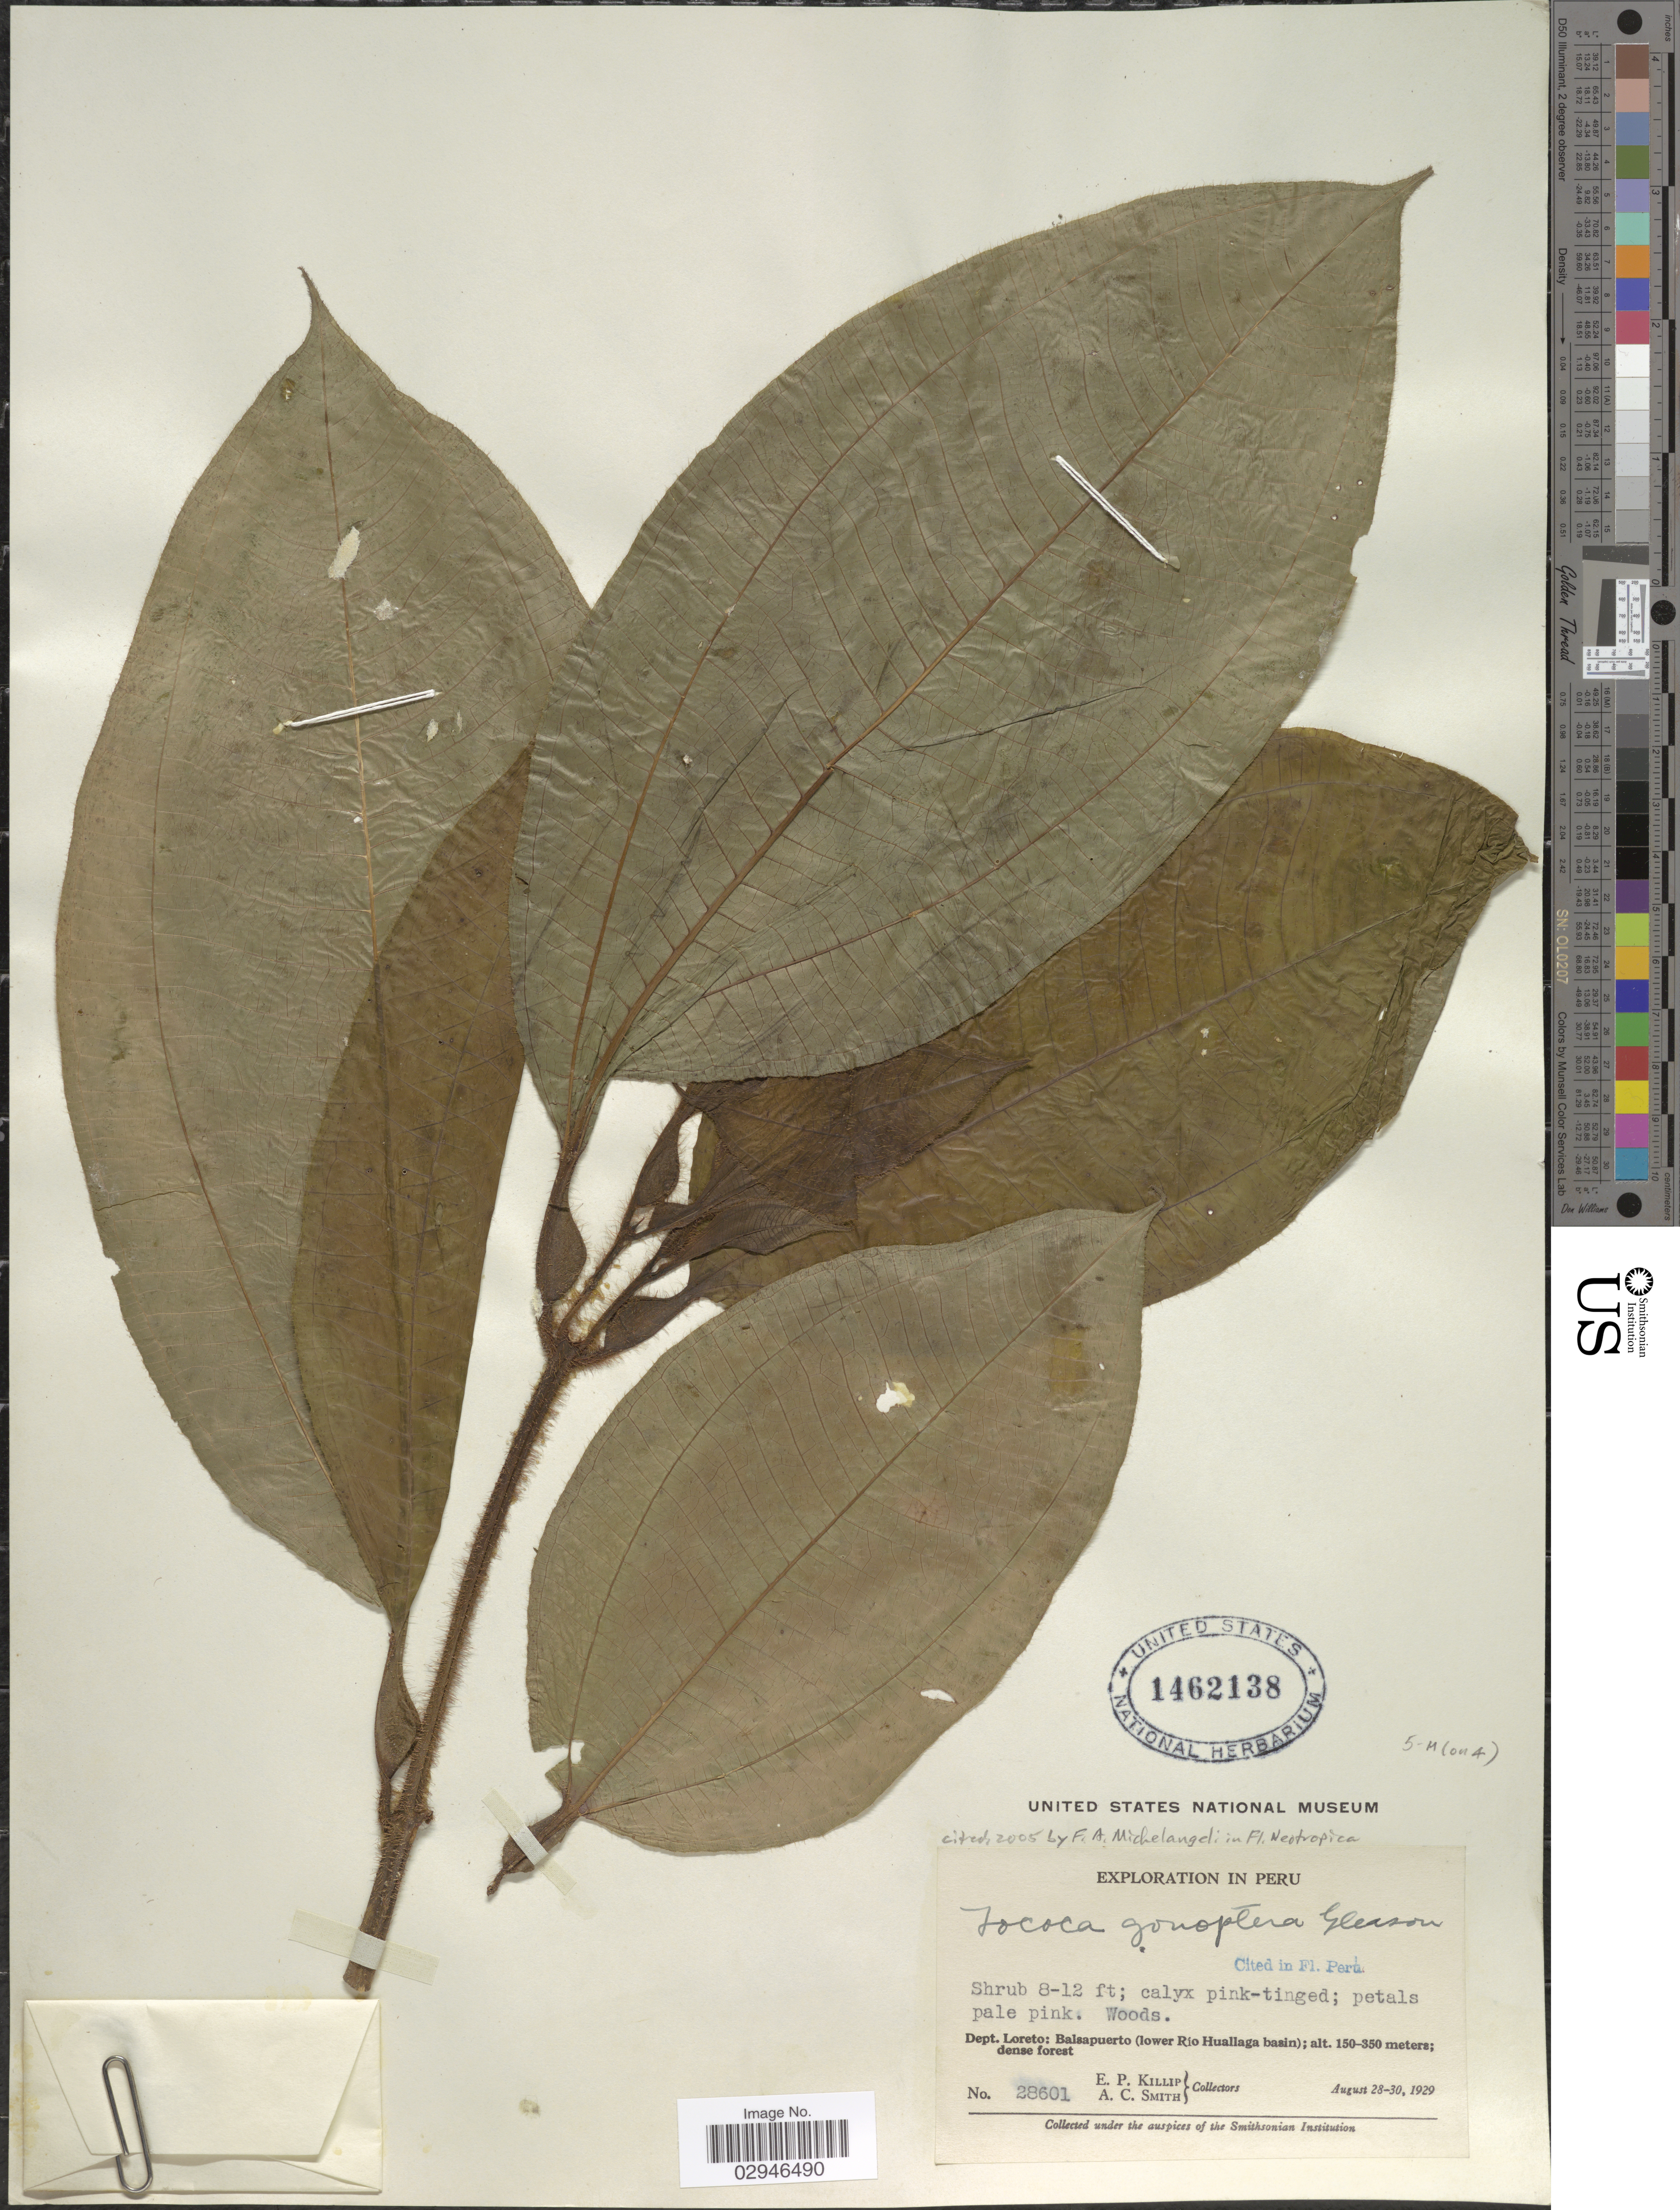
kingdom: Plantae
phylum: Tracheophyta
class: Magnoliopsida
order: Myrtales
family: Melastomataceae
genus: Tococa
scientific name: Tococa gonoptera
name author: Gleason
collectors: E. P. Killip & A. C. Smith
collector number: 28601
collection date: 1929-08-28/1929-08-30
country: Peru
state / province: Loreto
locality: Dept. Loreto: Balsapuerto (lower Rio Huallaga basin).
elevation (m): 150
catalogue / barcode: US 1462138